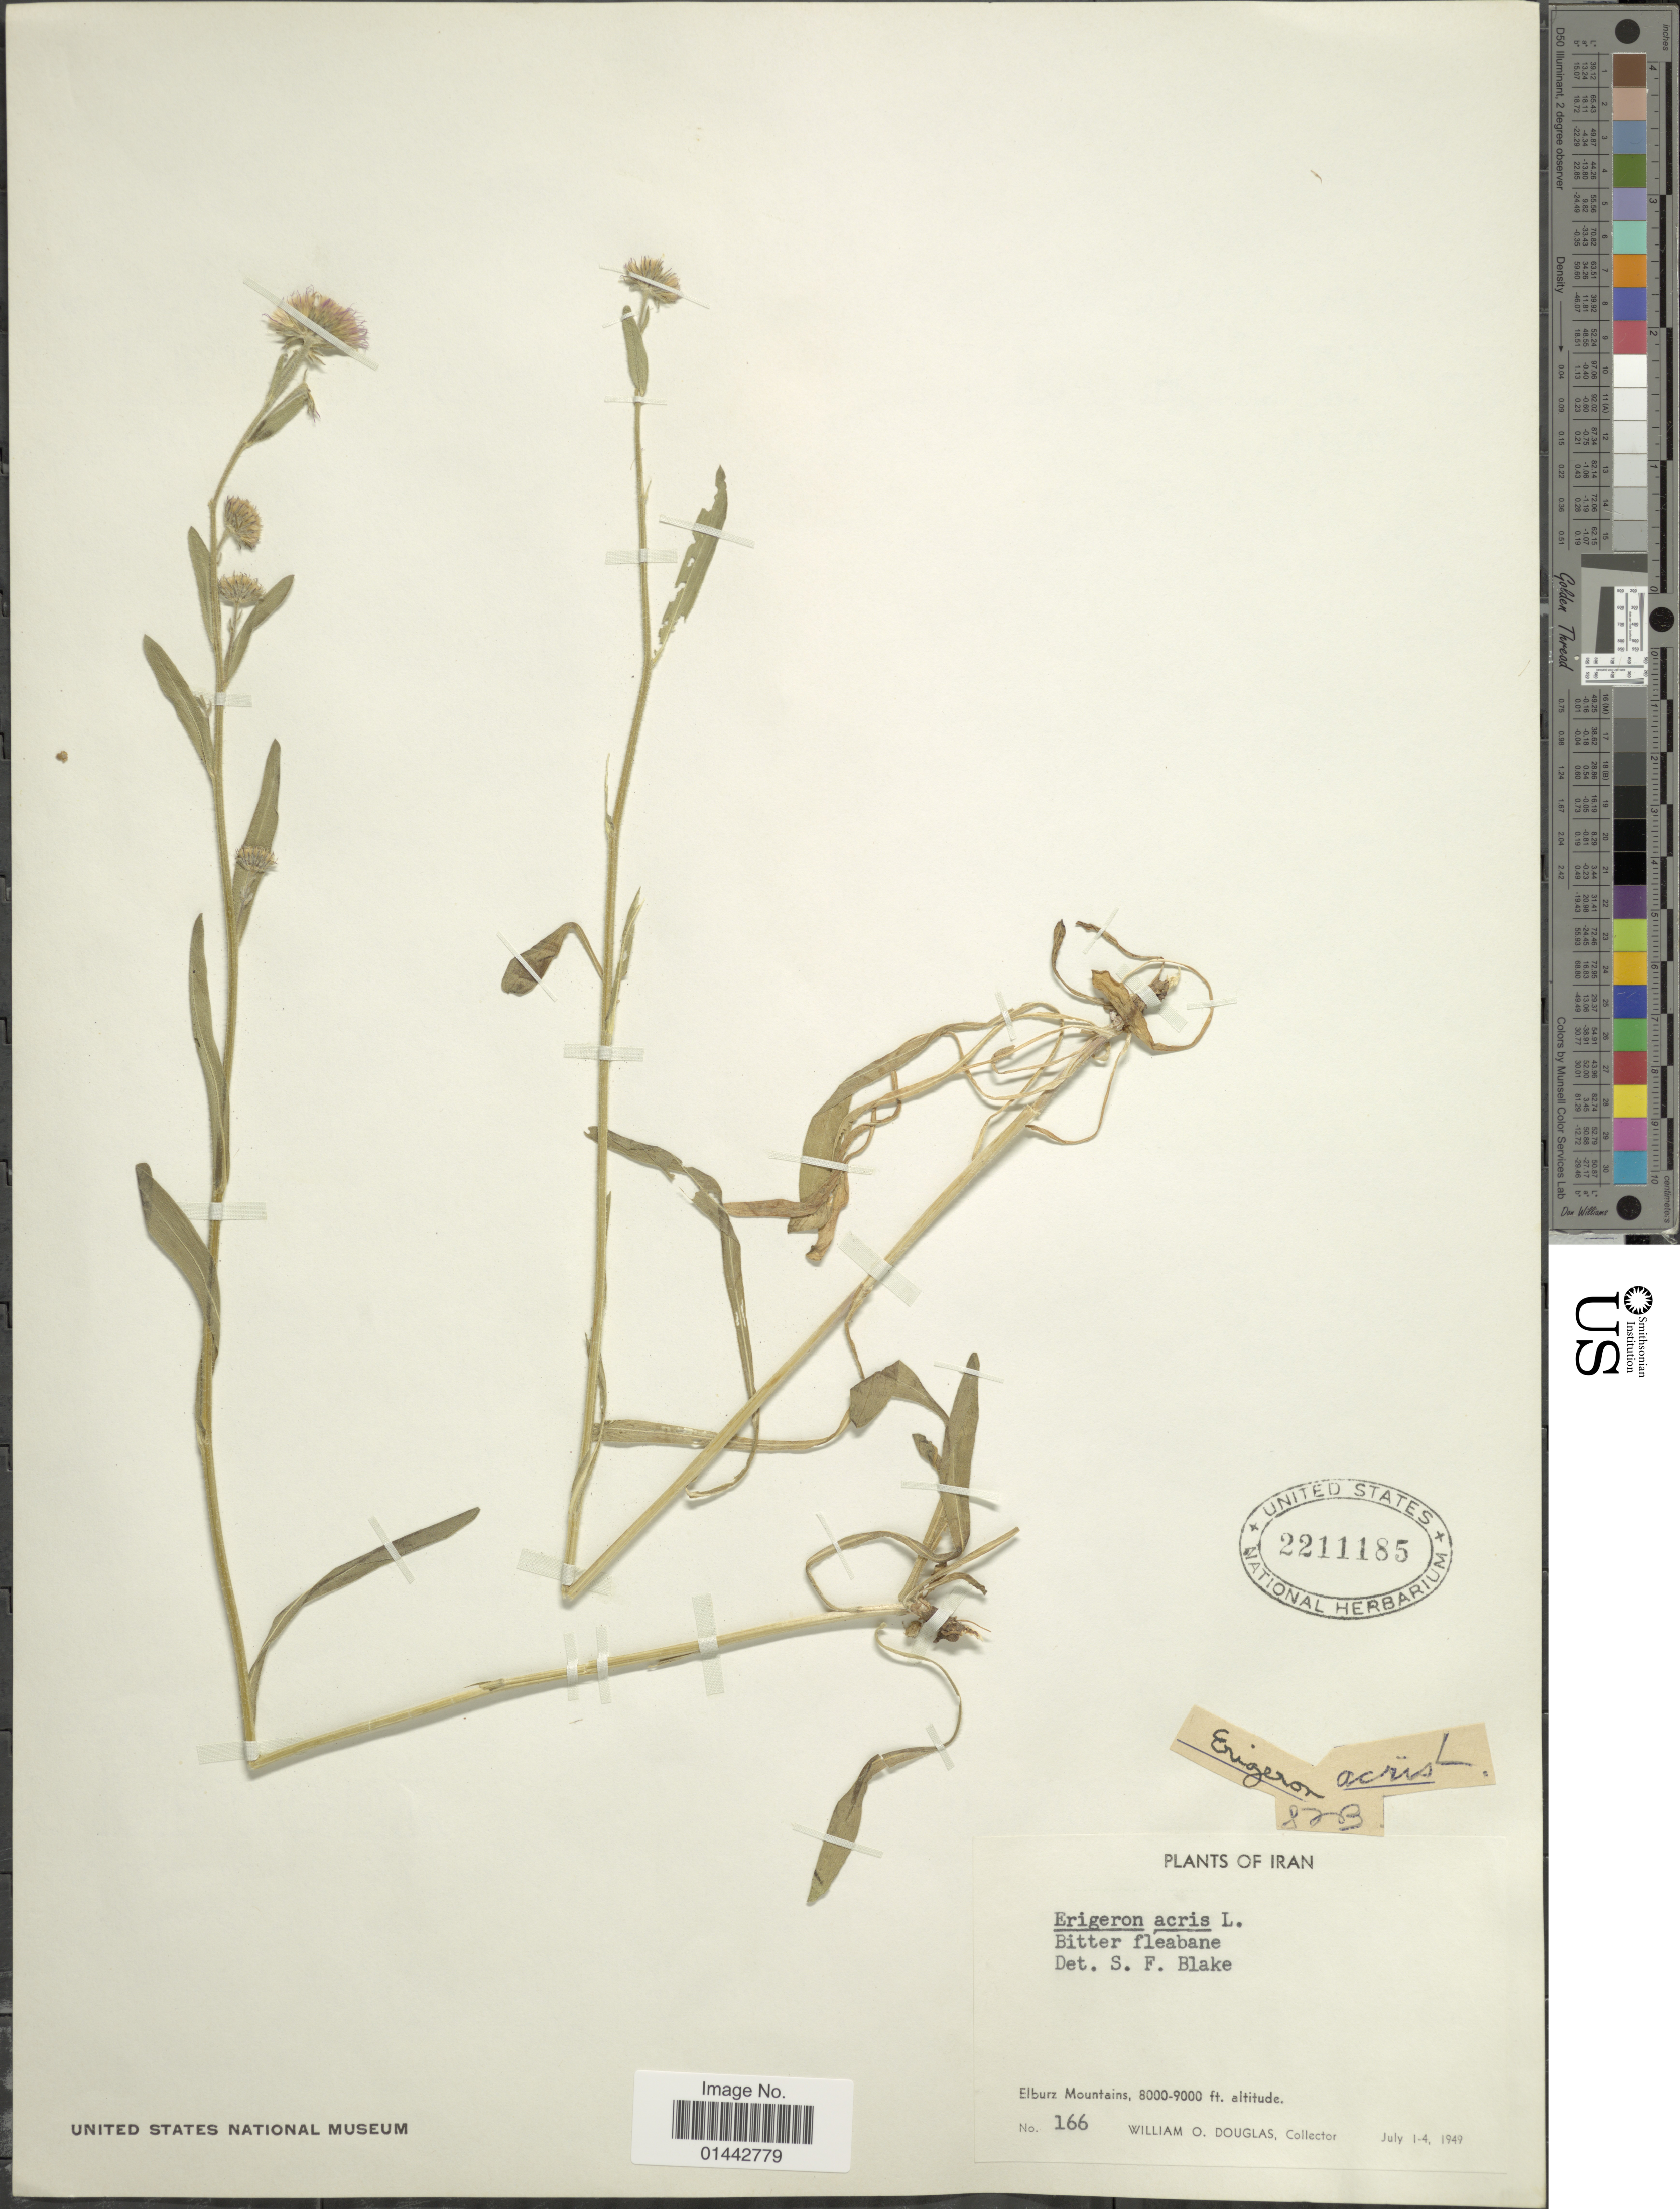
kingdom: Plantae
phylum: Tracheophyta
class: Magnoliopsida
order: Asterales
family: Asteraceae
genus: Erigeron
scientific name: Erigeron acris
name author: L.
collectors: W. Douglas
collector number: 166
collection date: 1949-07-01/1949-07-04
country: Iran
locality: Elburz Mountains.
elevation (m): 2438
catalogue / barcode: US 2211185